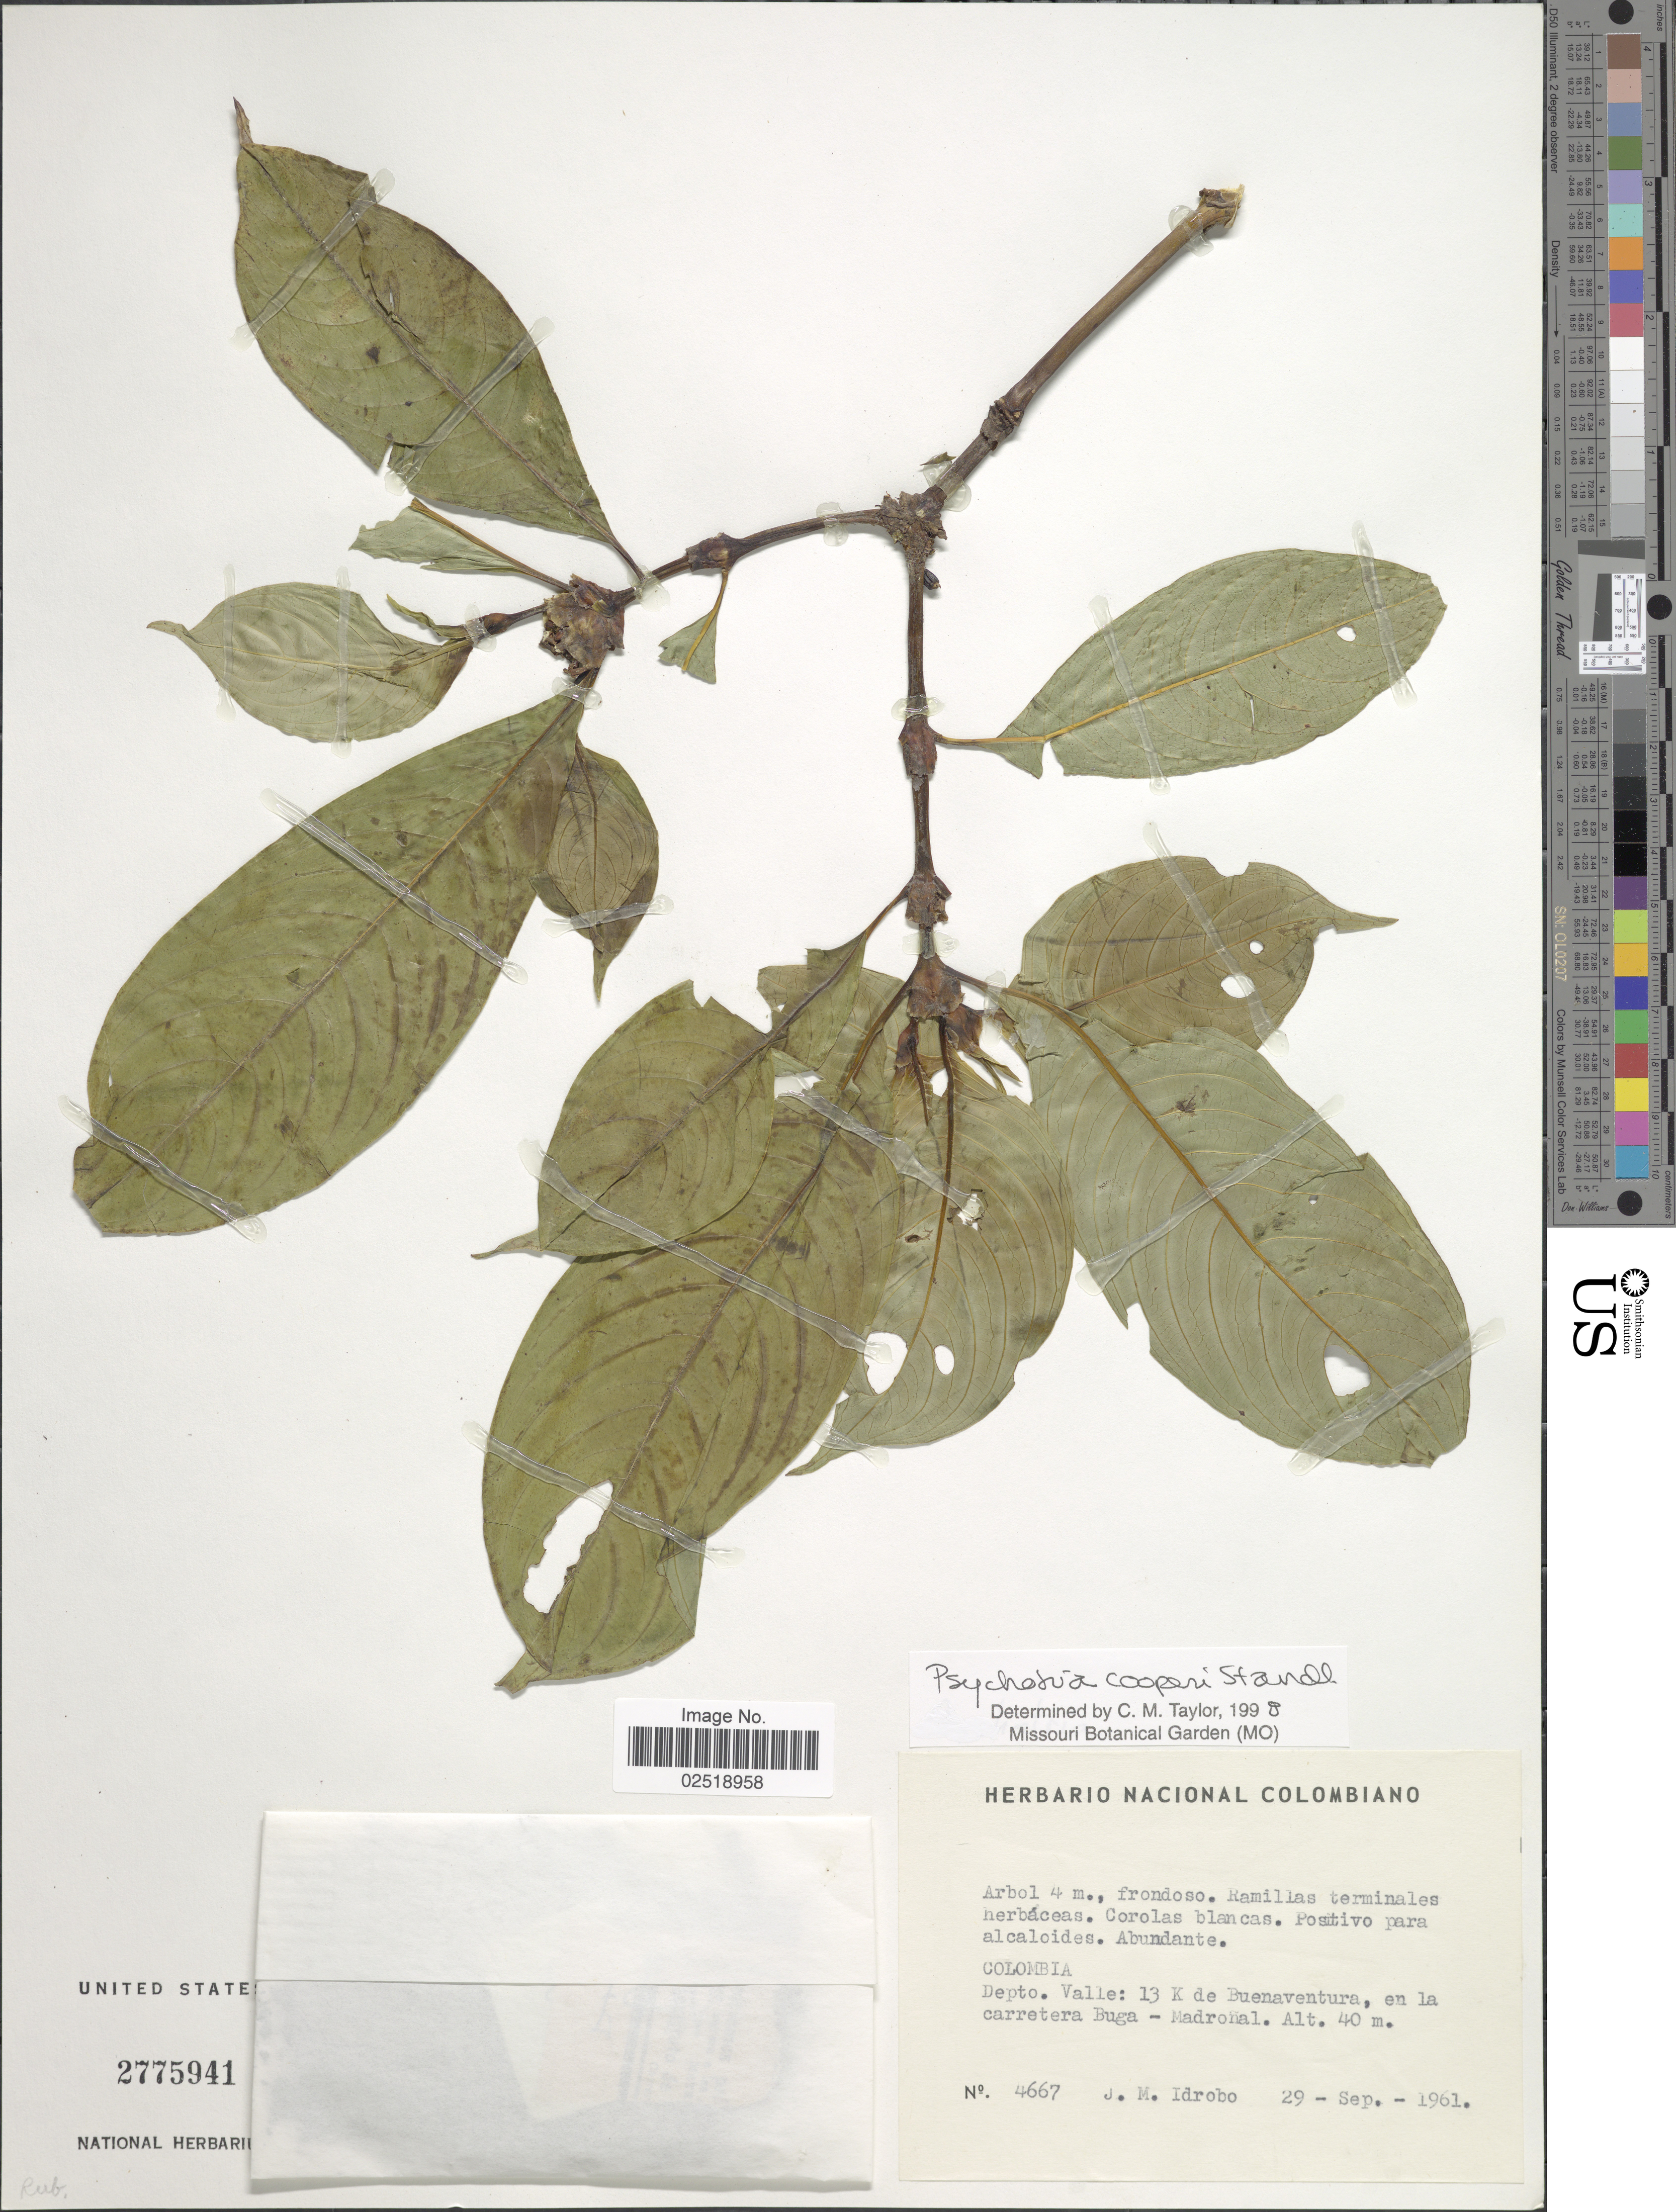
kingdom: Plantae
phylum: Tracheophyta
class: Magnoliopsida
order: Gentianales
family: Rubiaceae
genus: Psychotria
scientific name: Psychotria cooperi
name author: Standl.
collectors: J. M. Idrobo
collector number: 4667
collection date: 1961-09-29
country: Colombia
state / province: Valle del Cauca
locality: Depto. Valle: 13 K de Buenaventura, en la carretera Buga - Madronal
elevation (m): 40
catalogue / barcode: US 2775941